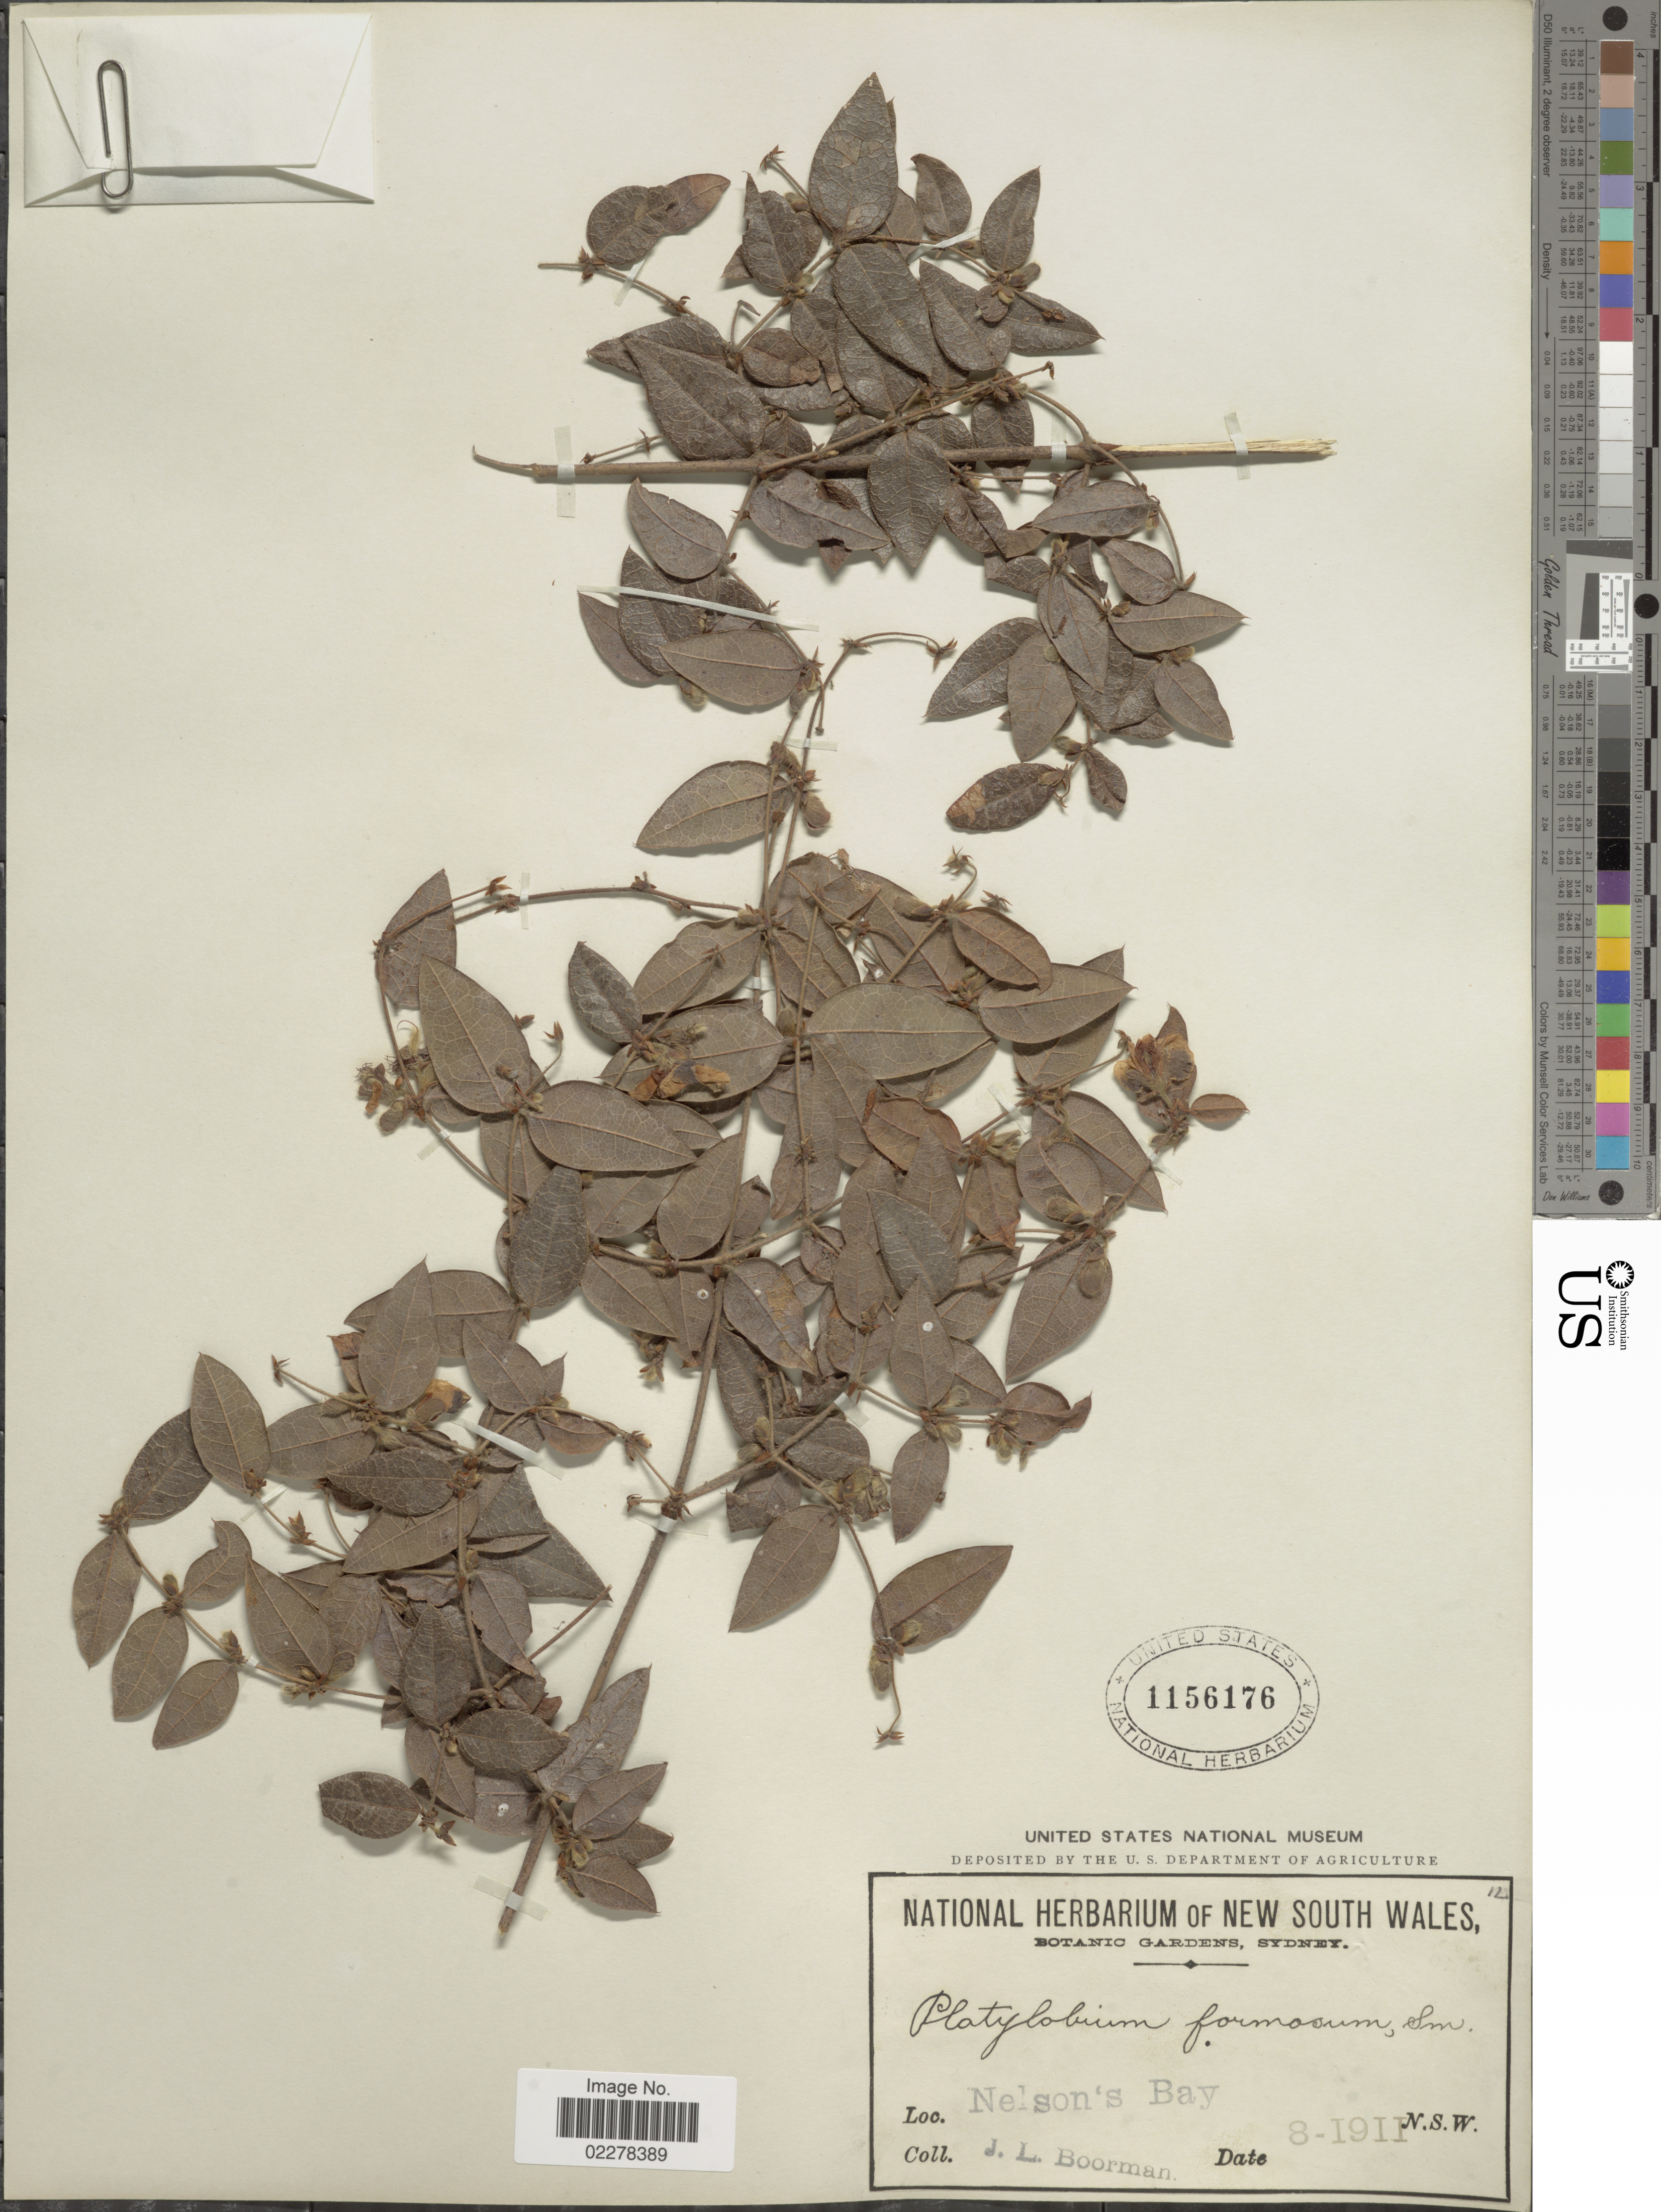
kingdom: Plantae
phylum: Tracheophyta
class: Magnoliopsida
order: Fabales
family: Fabaceae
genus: Platylobium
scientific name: Platylobium formosum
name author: Sm.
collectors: J. Boorman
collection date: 1911-10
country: Australia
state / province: New South Wales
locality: Nelson's Bay. N.S.W.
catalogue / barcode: US 1156176